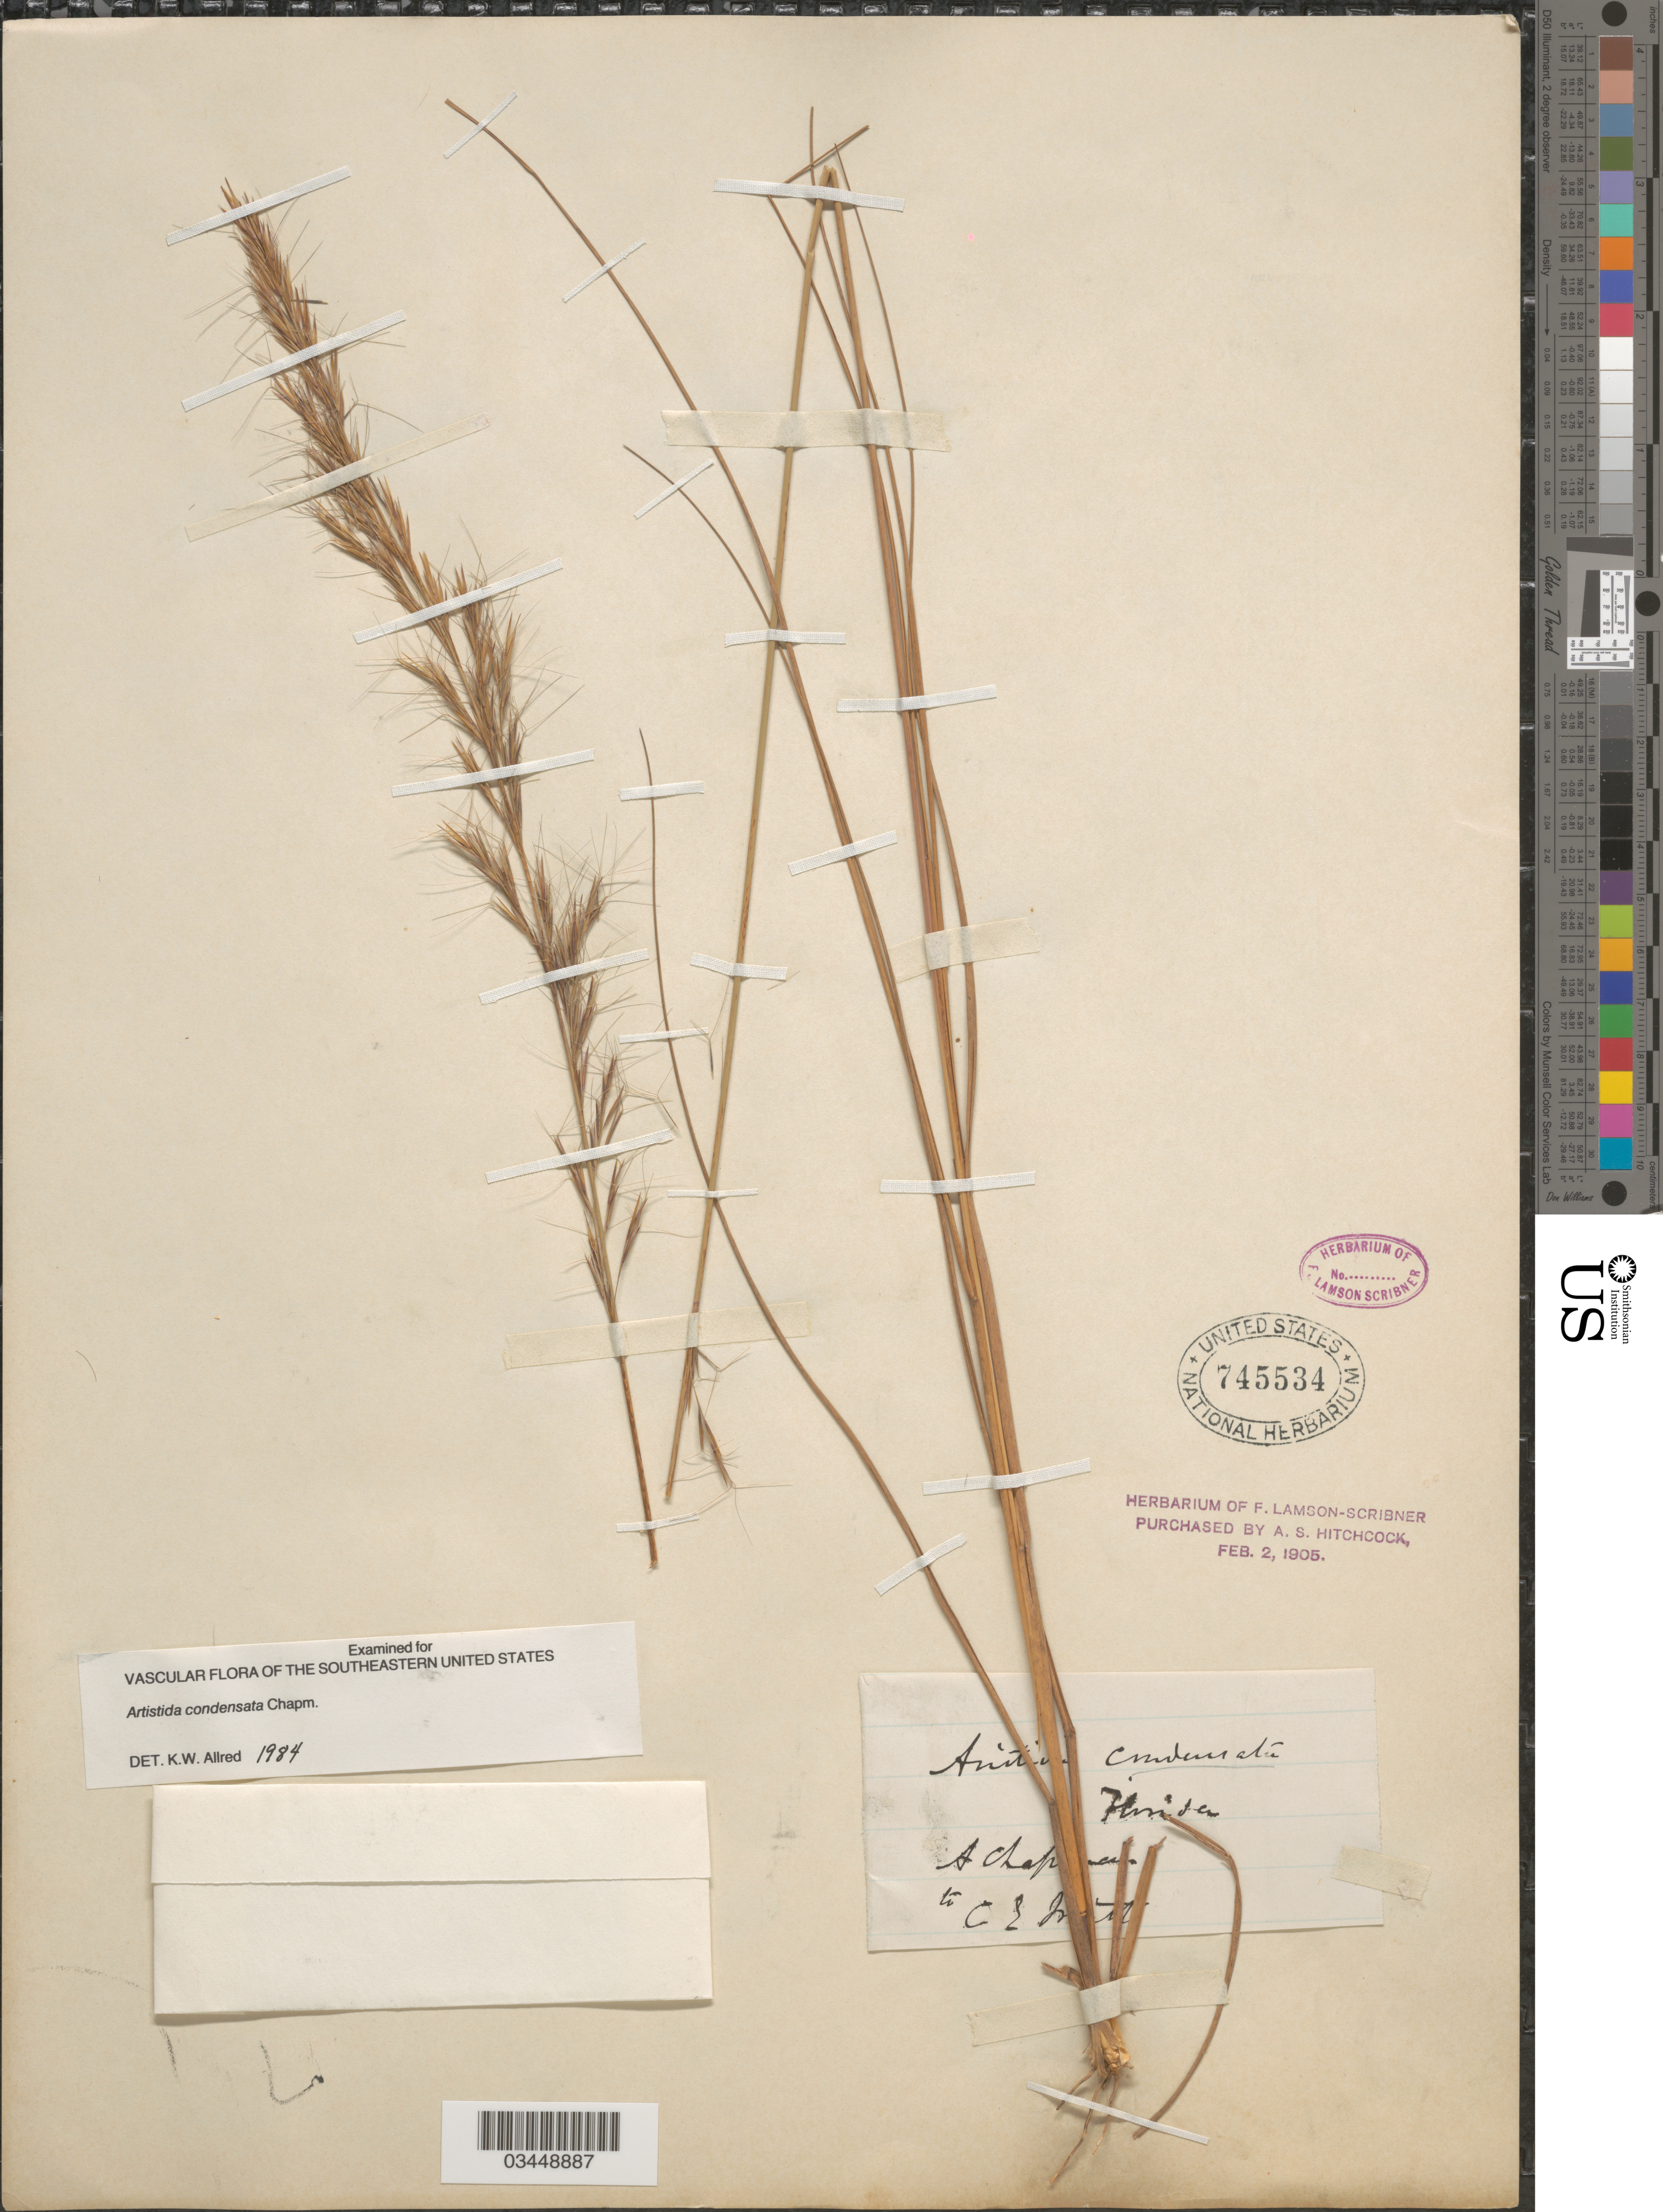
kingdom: Plantae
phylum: Tracheophyta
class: Liliopsida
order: Poales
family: Poaceae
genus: Aristida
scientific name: Aristida condensata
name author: Chapm.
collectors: A. Chapman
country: United States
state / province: Florida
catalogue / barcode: US 745534